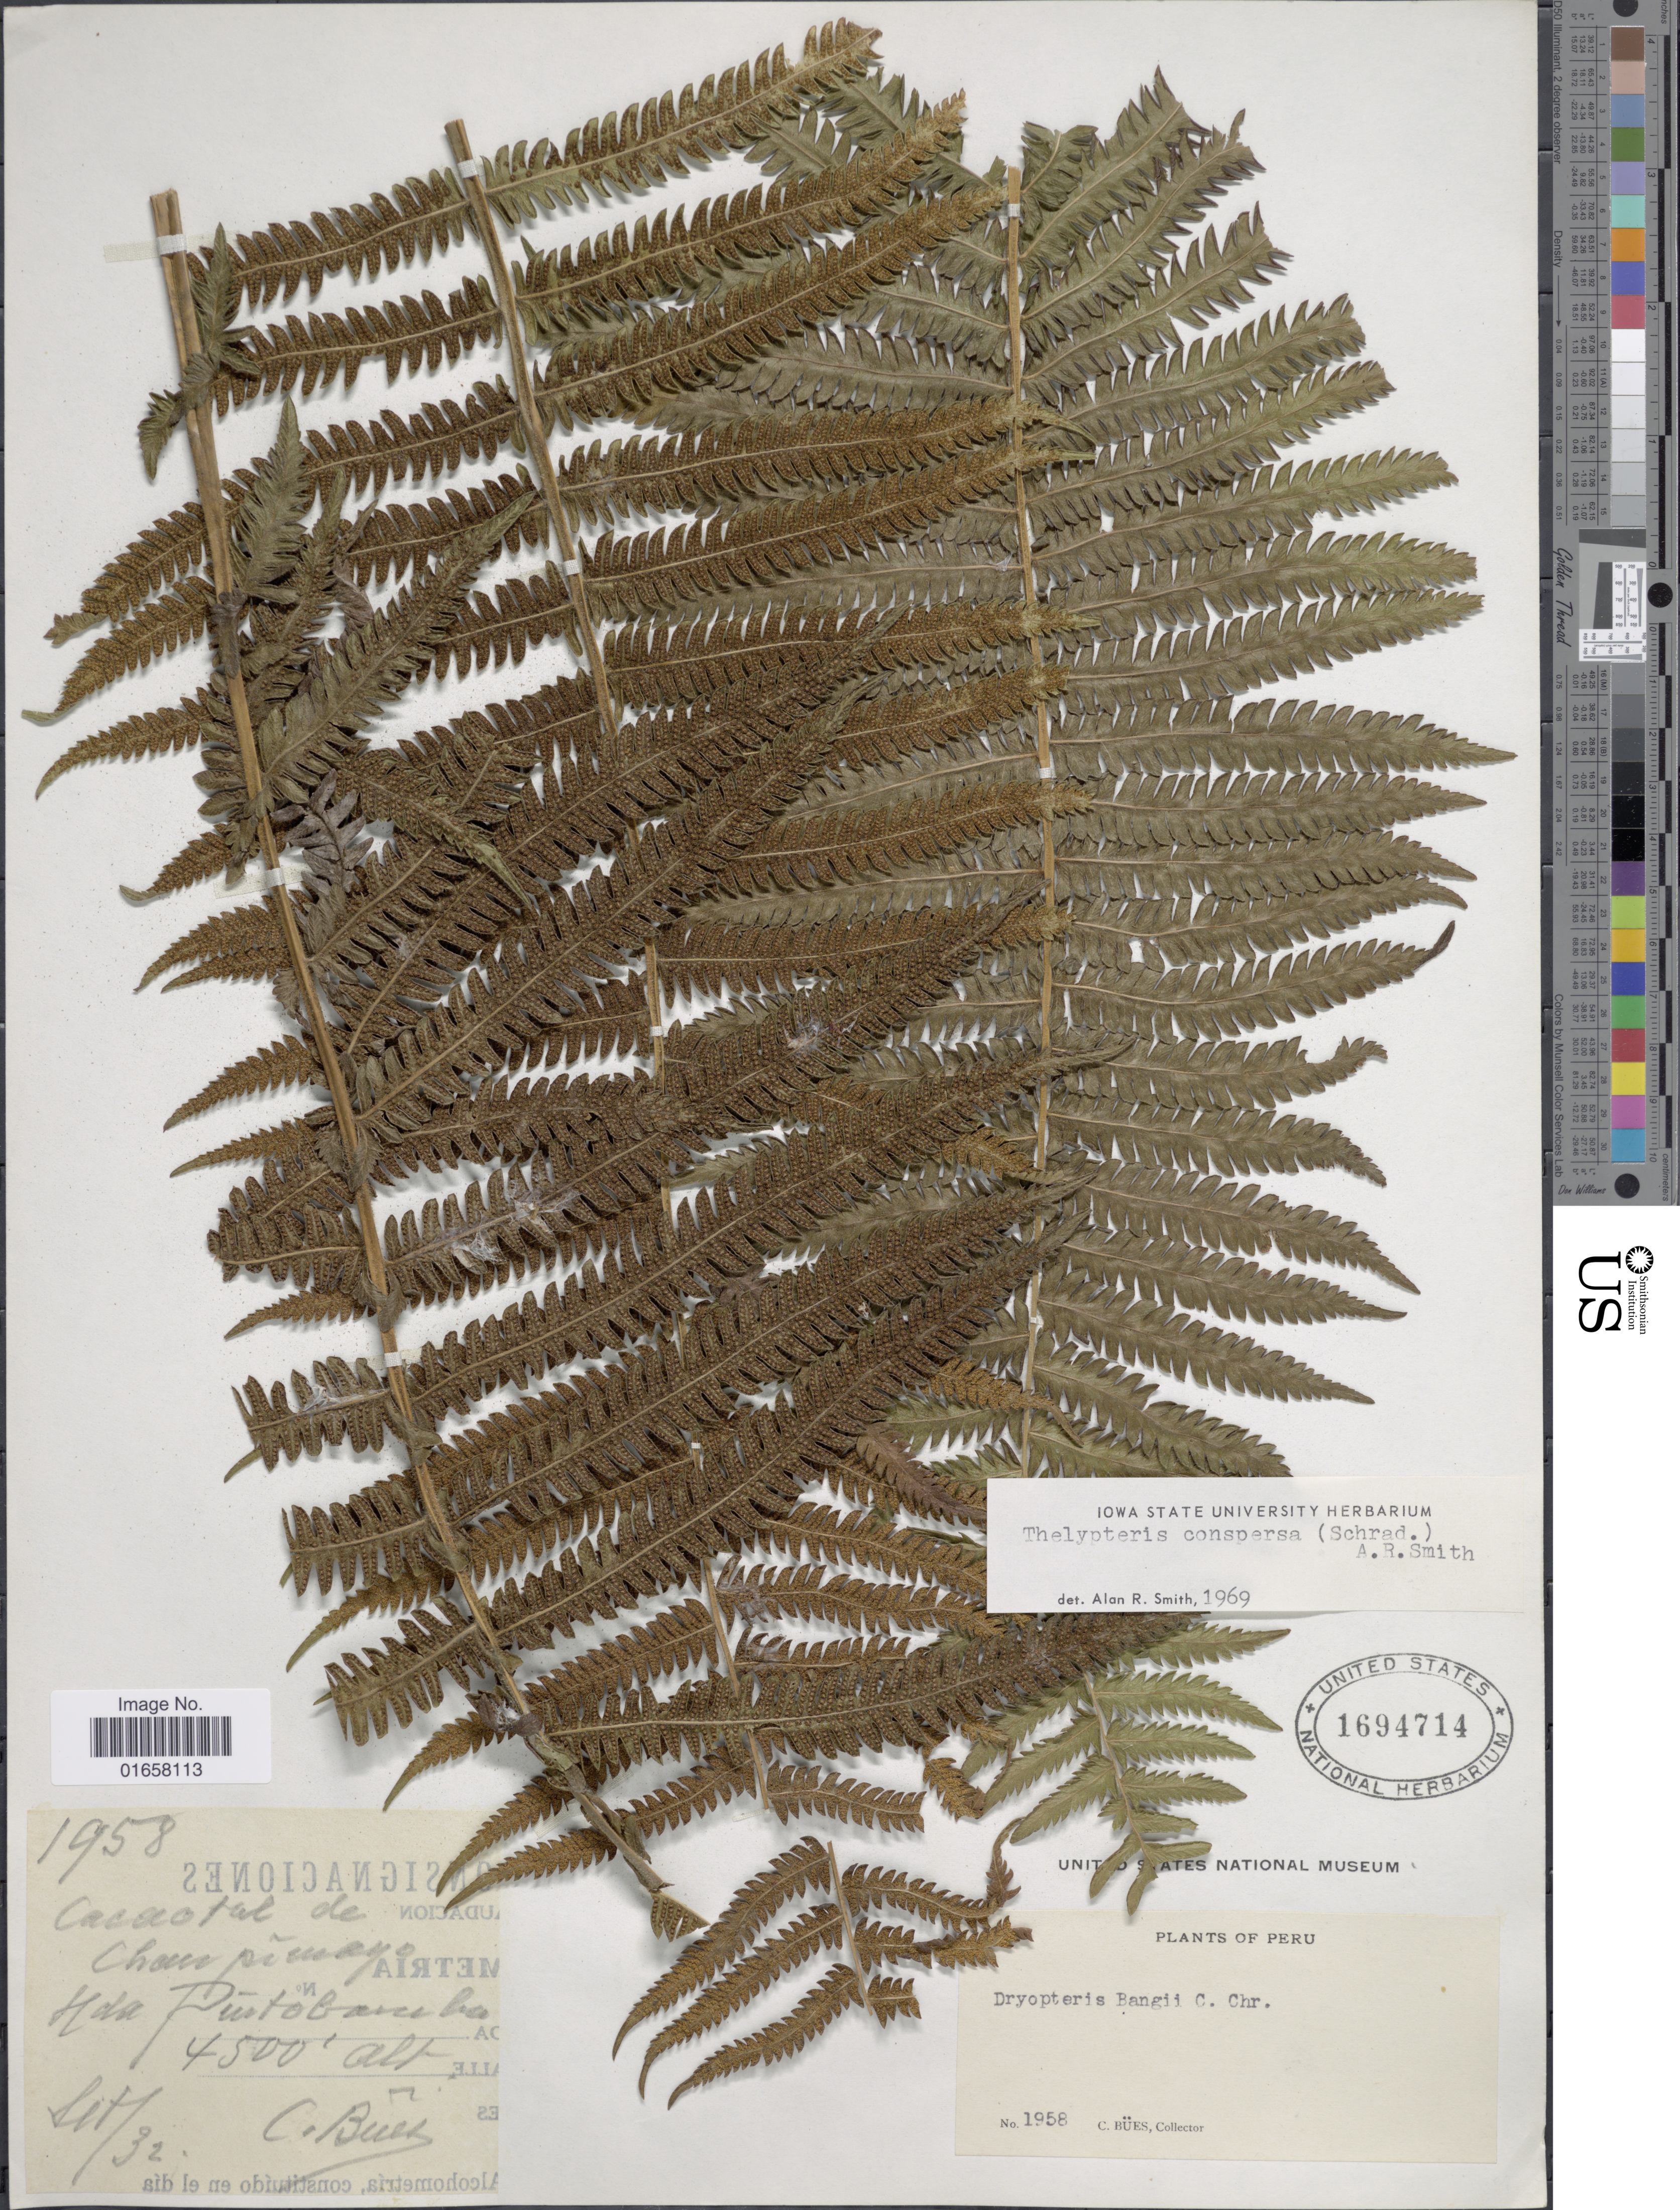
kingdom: Plantae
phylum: Tracheophyta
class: Polypodiopsida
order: Polypodiales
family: Thelypteridaceae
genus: Christella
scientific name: Christella conspersa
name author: (Schrad.) Á. Löve & D. Löve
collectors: C. Bues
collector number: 1958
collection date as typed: Transcribed d/m/y: /9/32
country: Peru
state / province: Cusco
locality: Cacaotal de Chaupimayo Hda. Pintobamba.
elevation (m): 1372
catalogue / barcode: US 1694714